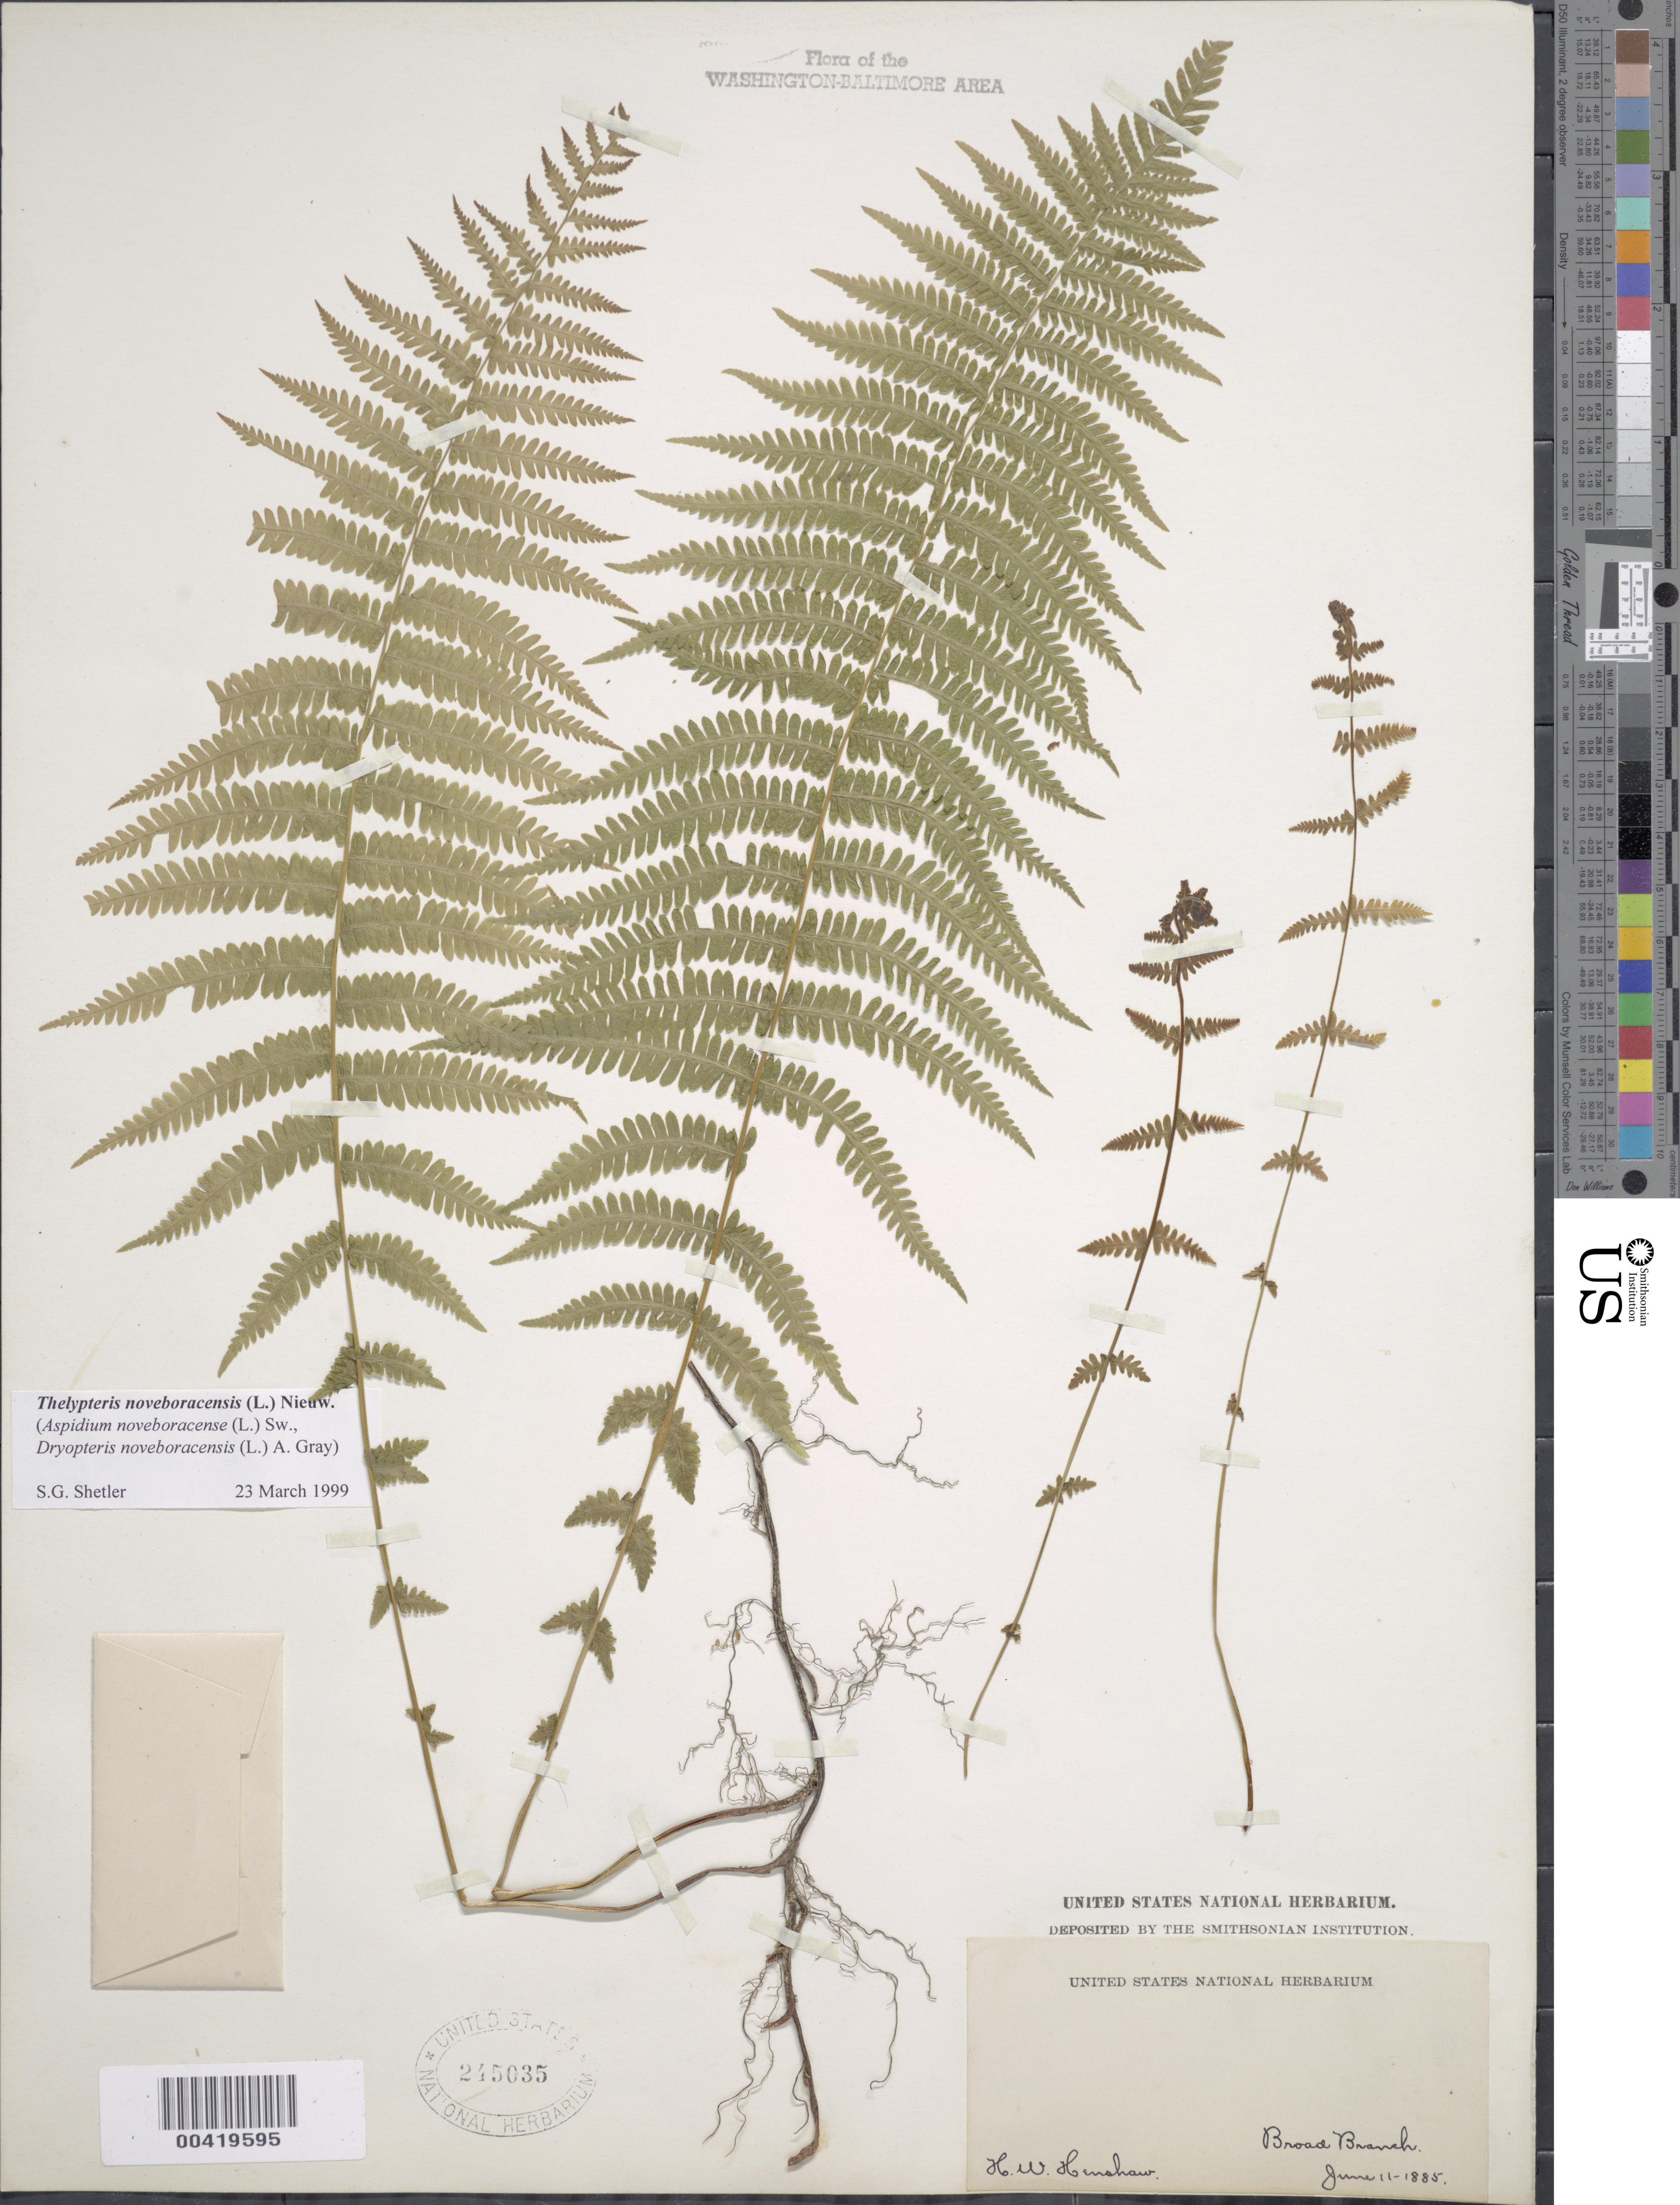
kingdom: Plantae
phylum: Tracheophyta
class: Polypodiopsida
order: Polypodiales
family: Thelypteridaceae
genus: Parathelypteris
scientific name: Parathelypteris noveboracensis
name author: (L.) Ching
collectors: H. Henshaw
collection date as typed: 11 Jun 1885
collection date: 1885-06-11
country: United States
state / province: District of Columbia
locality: Broad Branch Rock Creek Park and Vicinity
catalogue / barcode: US 245035